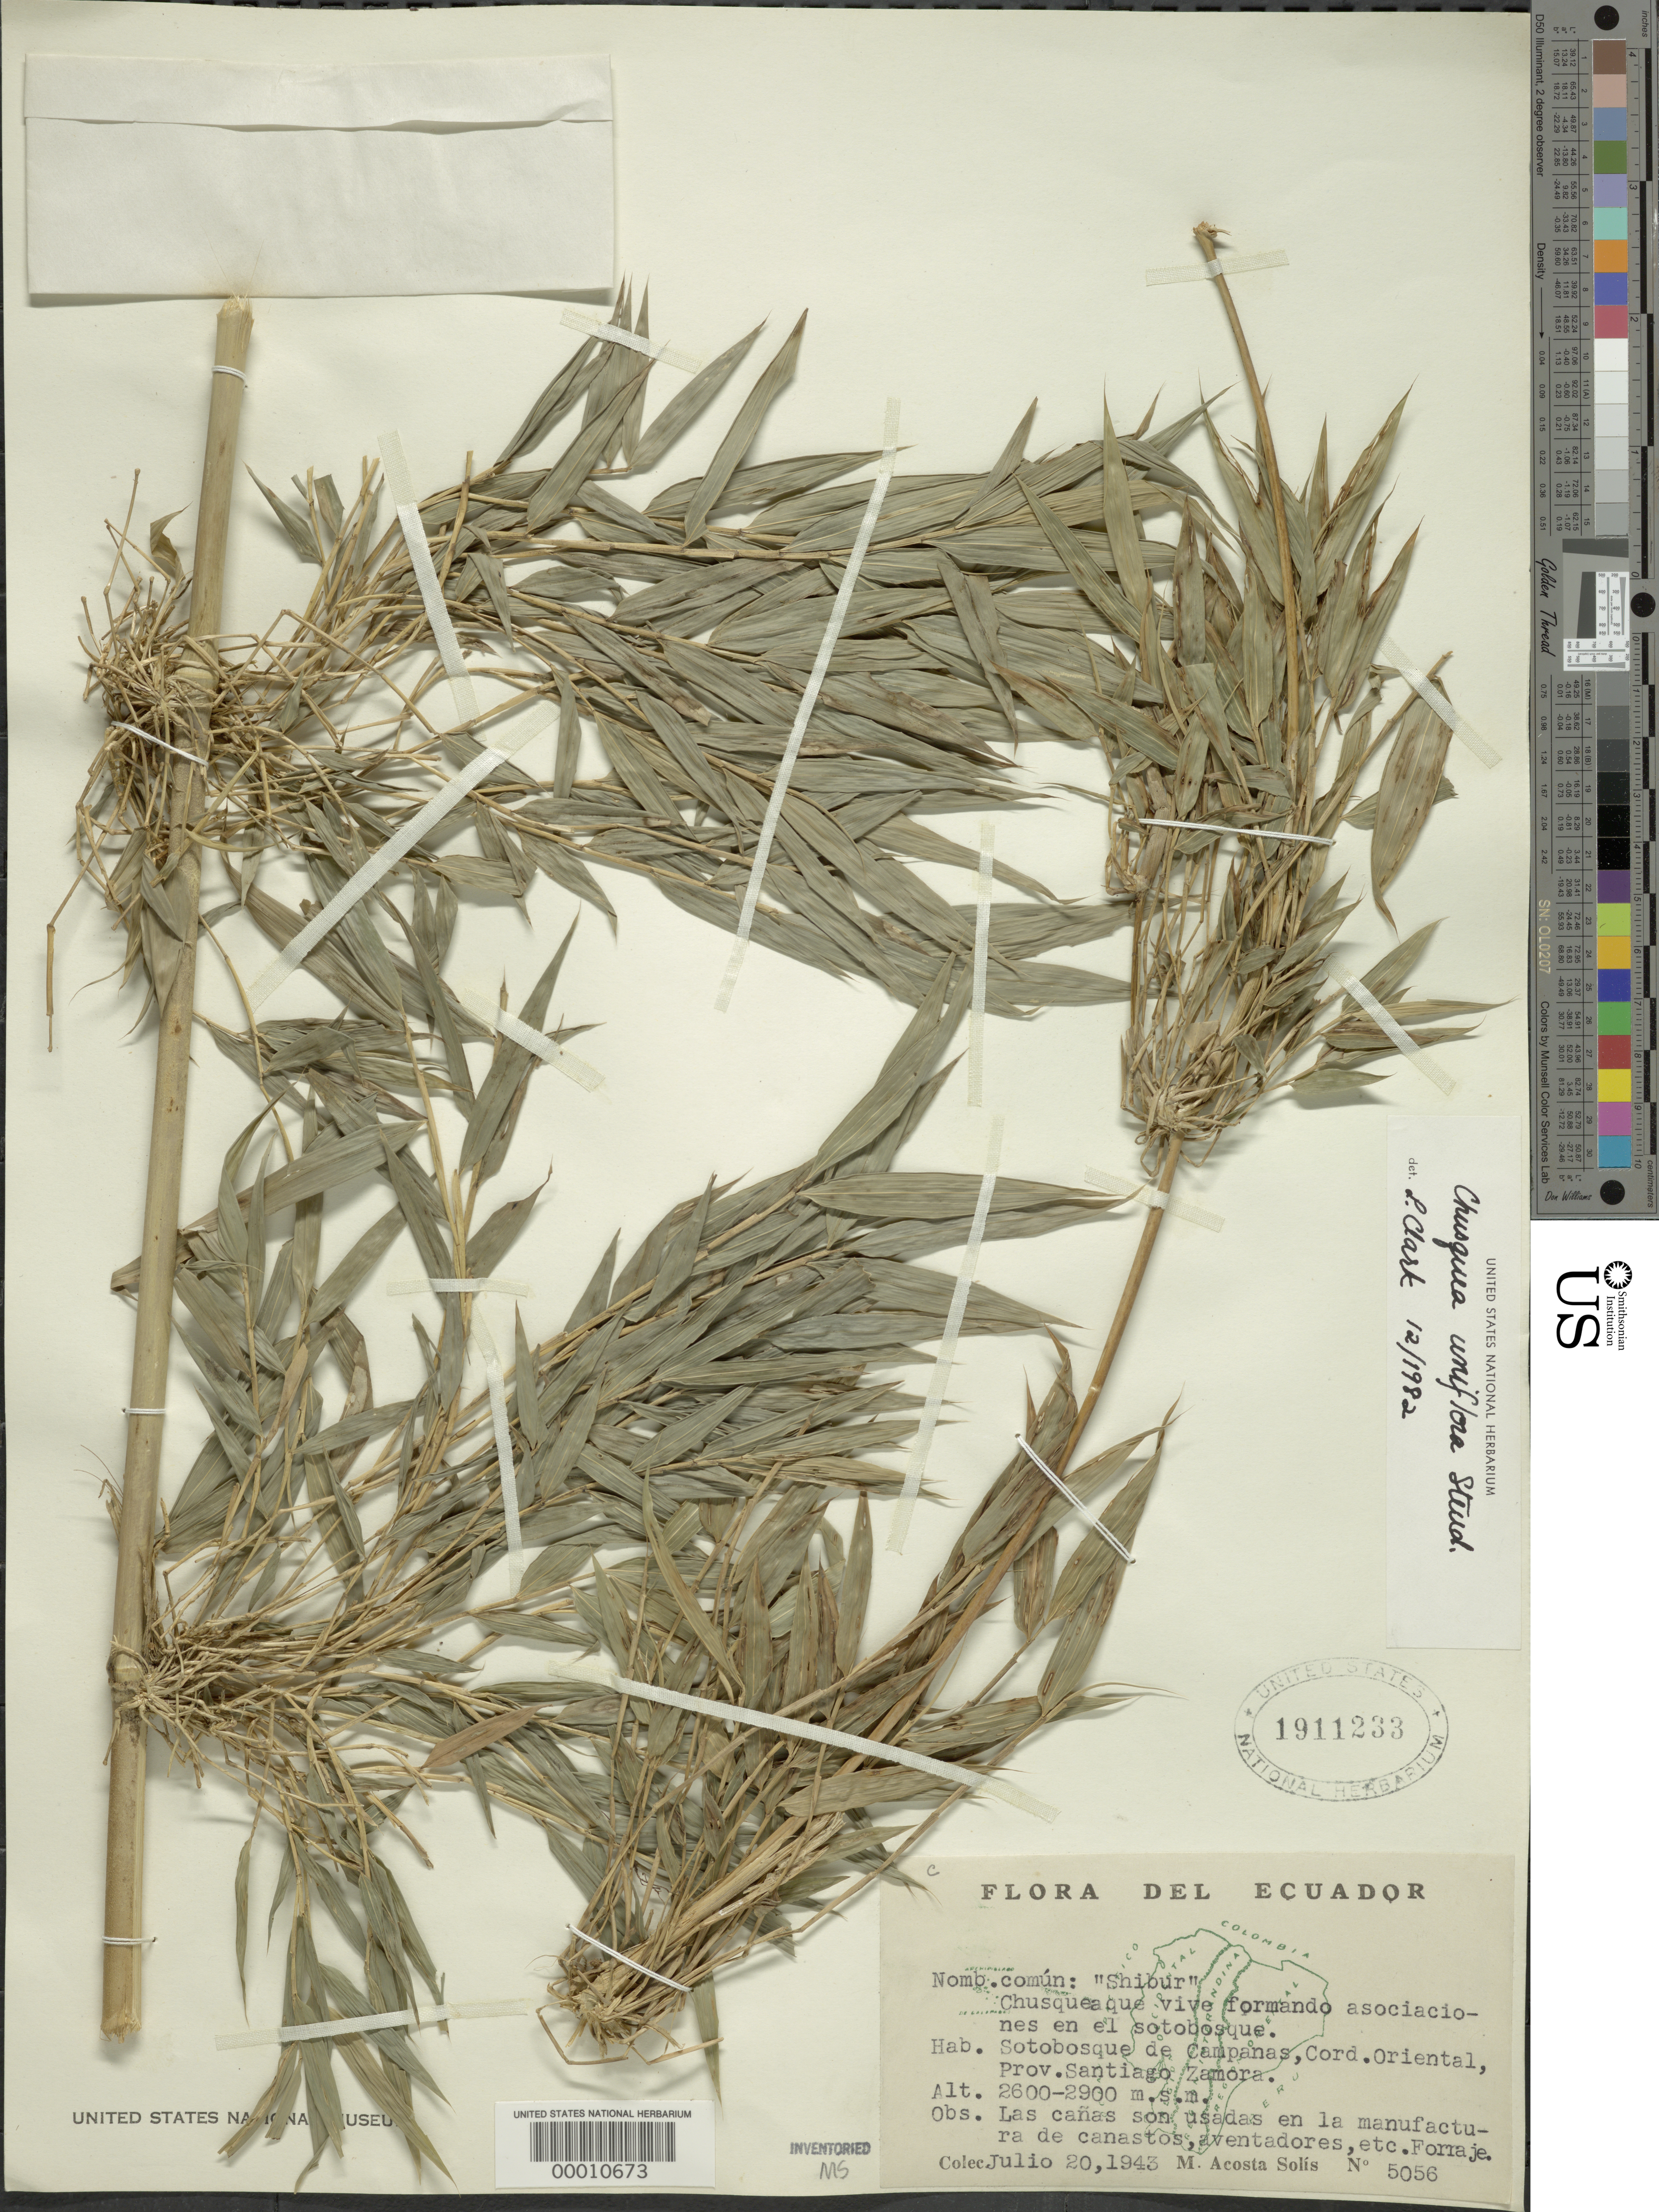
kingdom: Plantae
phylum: Tracheophyta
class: Liliopsida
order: Poales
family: Poaceae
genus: Chusquea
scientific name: Chusquea uniflora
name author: Steud.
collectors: M. Acosta Solis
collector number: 5056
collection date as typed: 20 Jul 1943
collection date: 1943-07-20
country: Ecuador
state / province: Morona-Santiago / Zamora-Chinchipe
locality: Cord. Oriental, sotoBosque de Campanas; Prov. Santiago-Zamora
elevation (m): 2600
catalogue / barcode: US 1911233